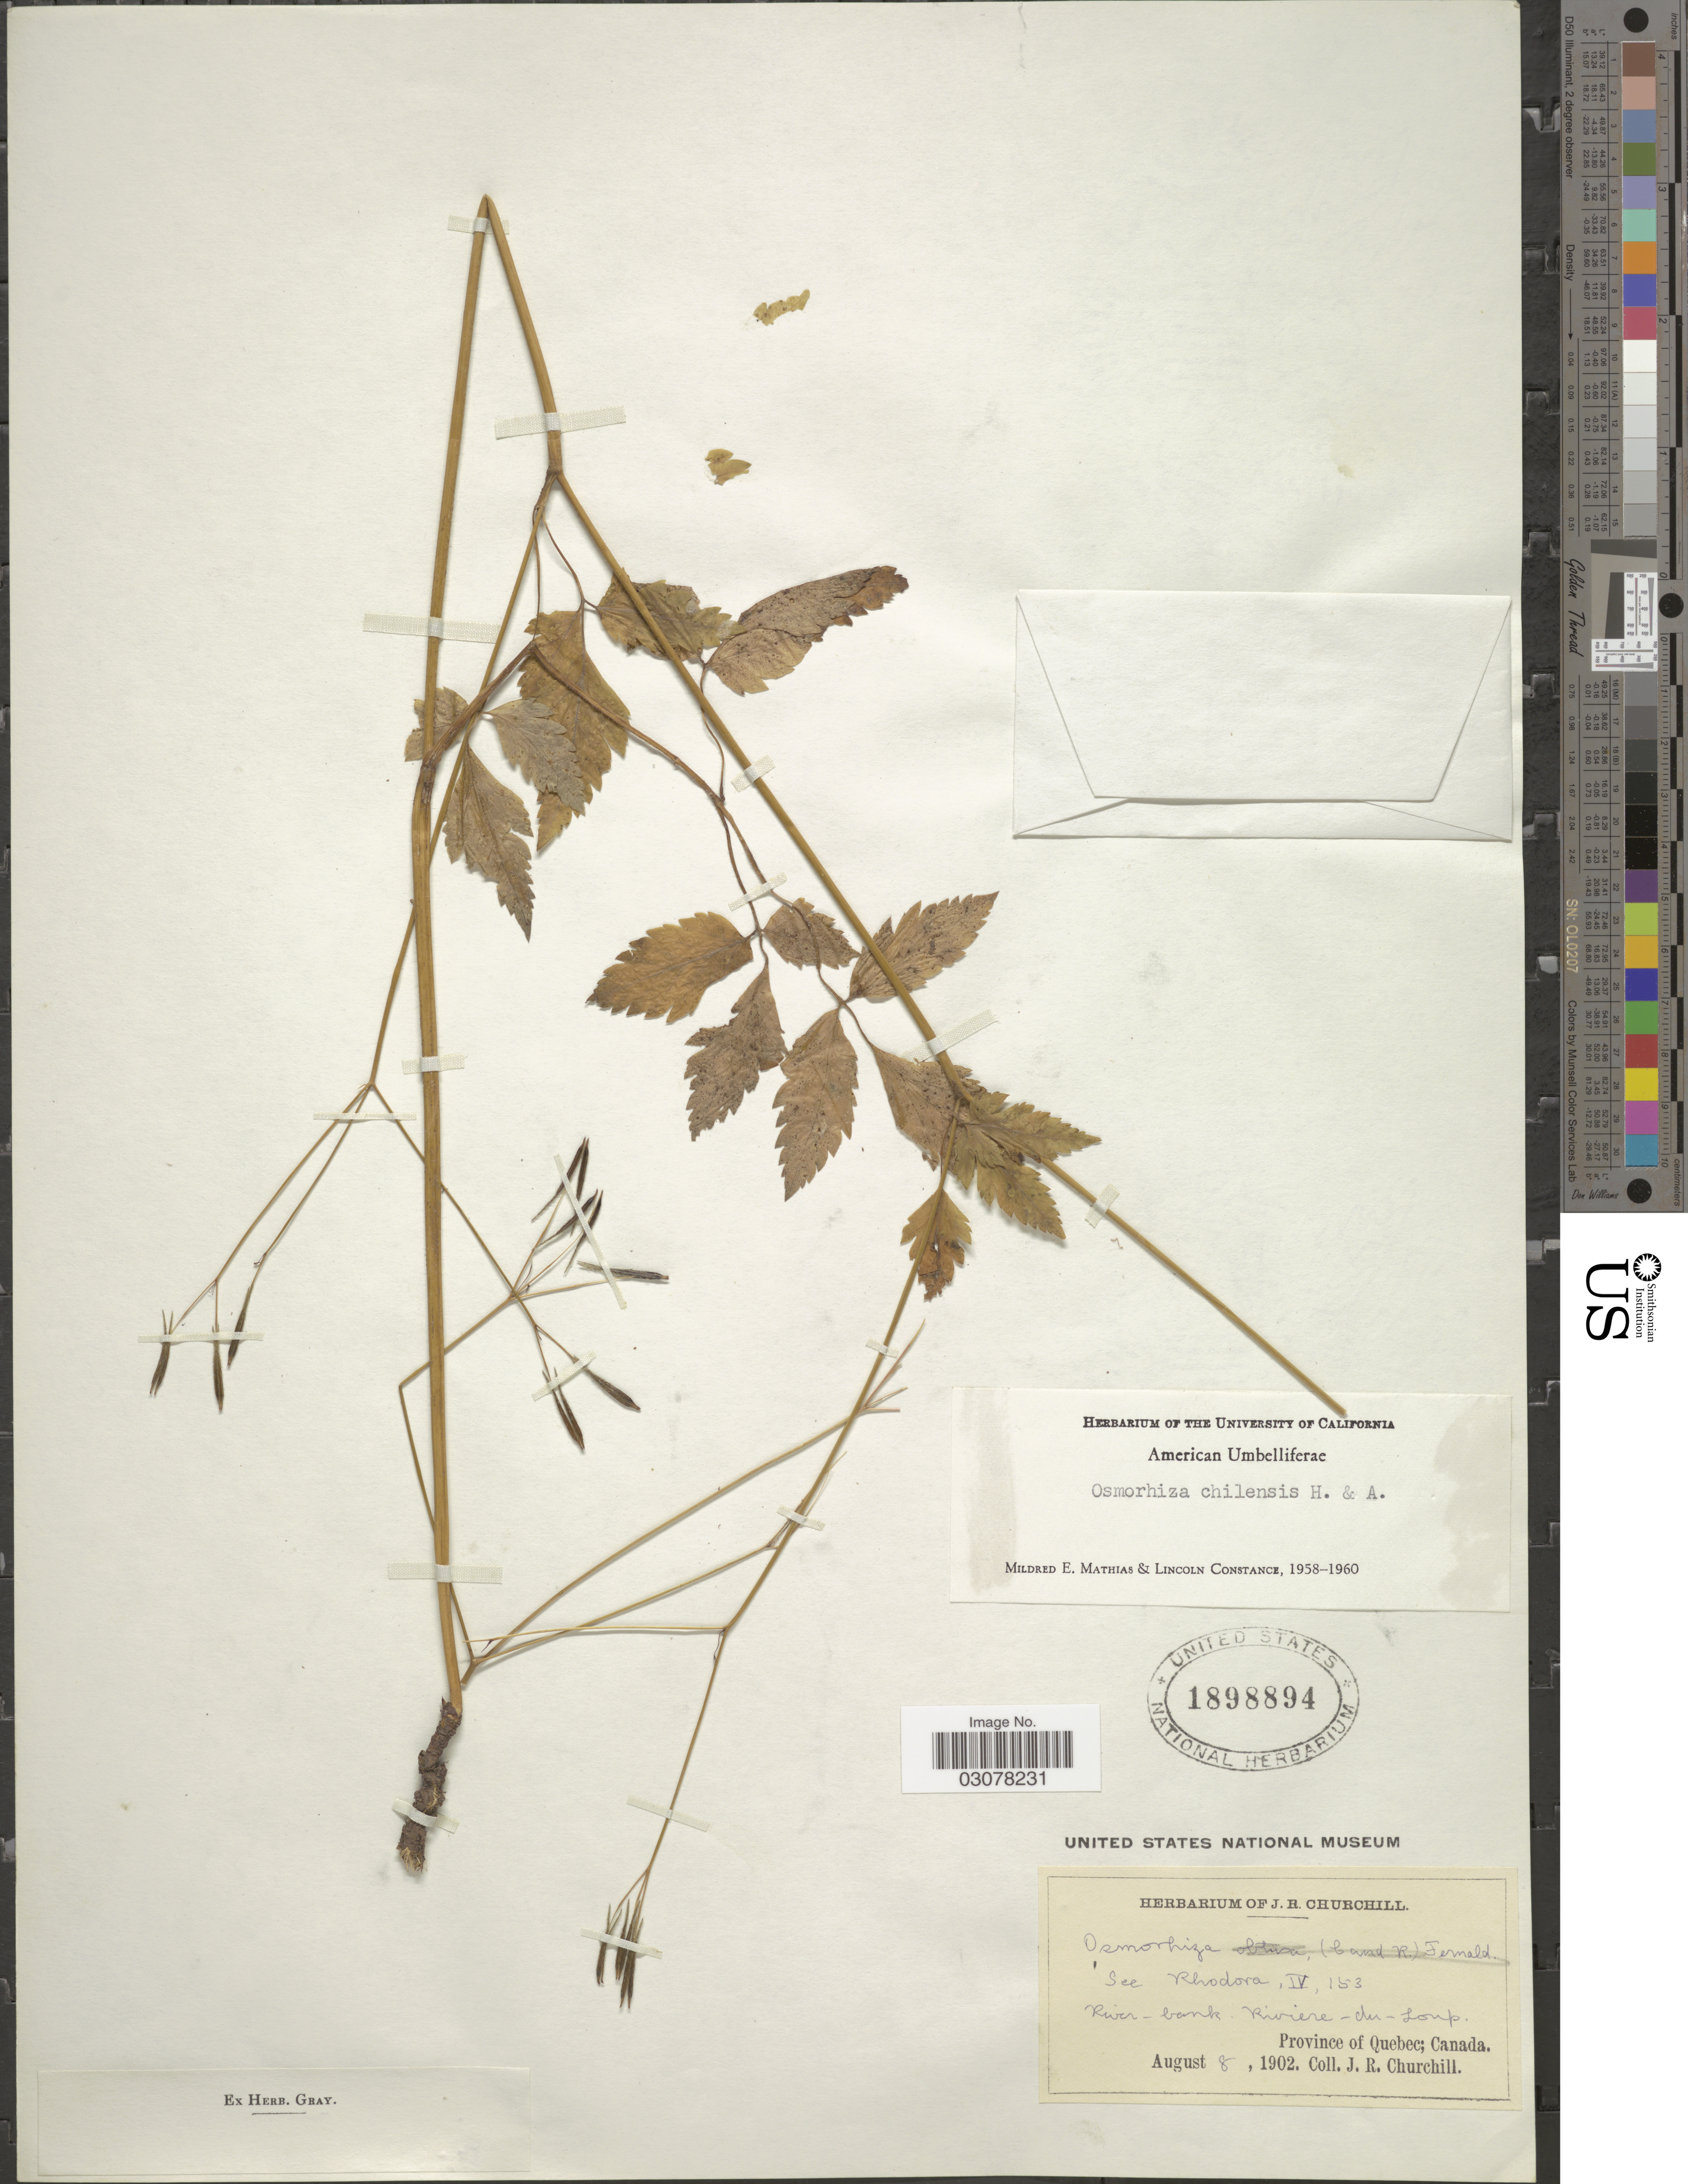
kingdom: Plantae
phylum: Tracheophyta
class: Magnoliopsida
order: Apiales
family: Apiaceae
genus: Osmorhiza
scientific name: Osmorhiza chilensis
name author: Hook. & Arn.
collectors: J. Churchill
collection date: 1902-08-08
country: Canada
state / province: Quebec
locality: River-bank. Riviere-du-Loup.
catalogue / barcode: US 1898894